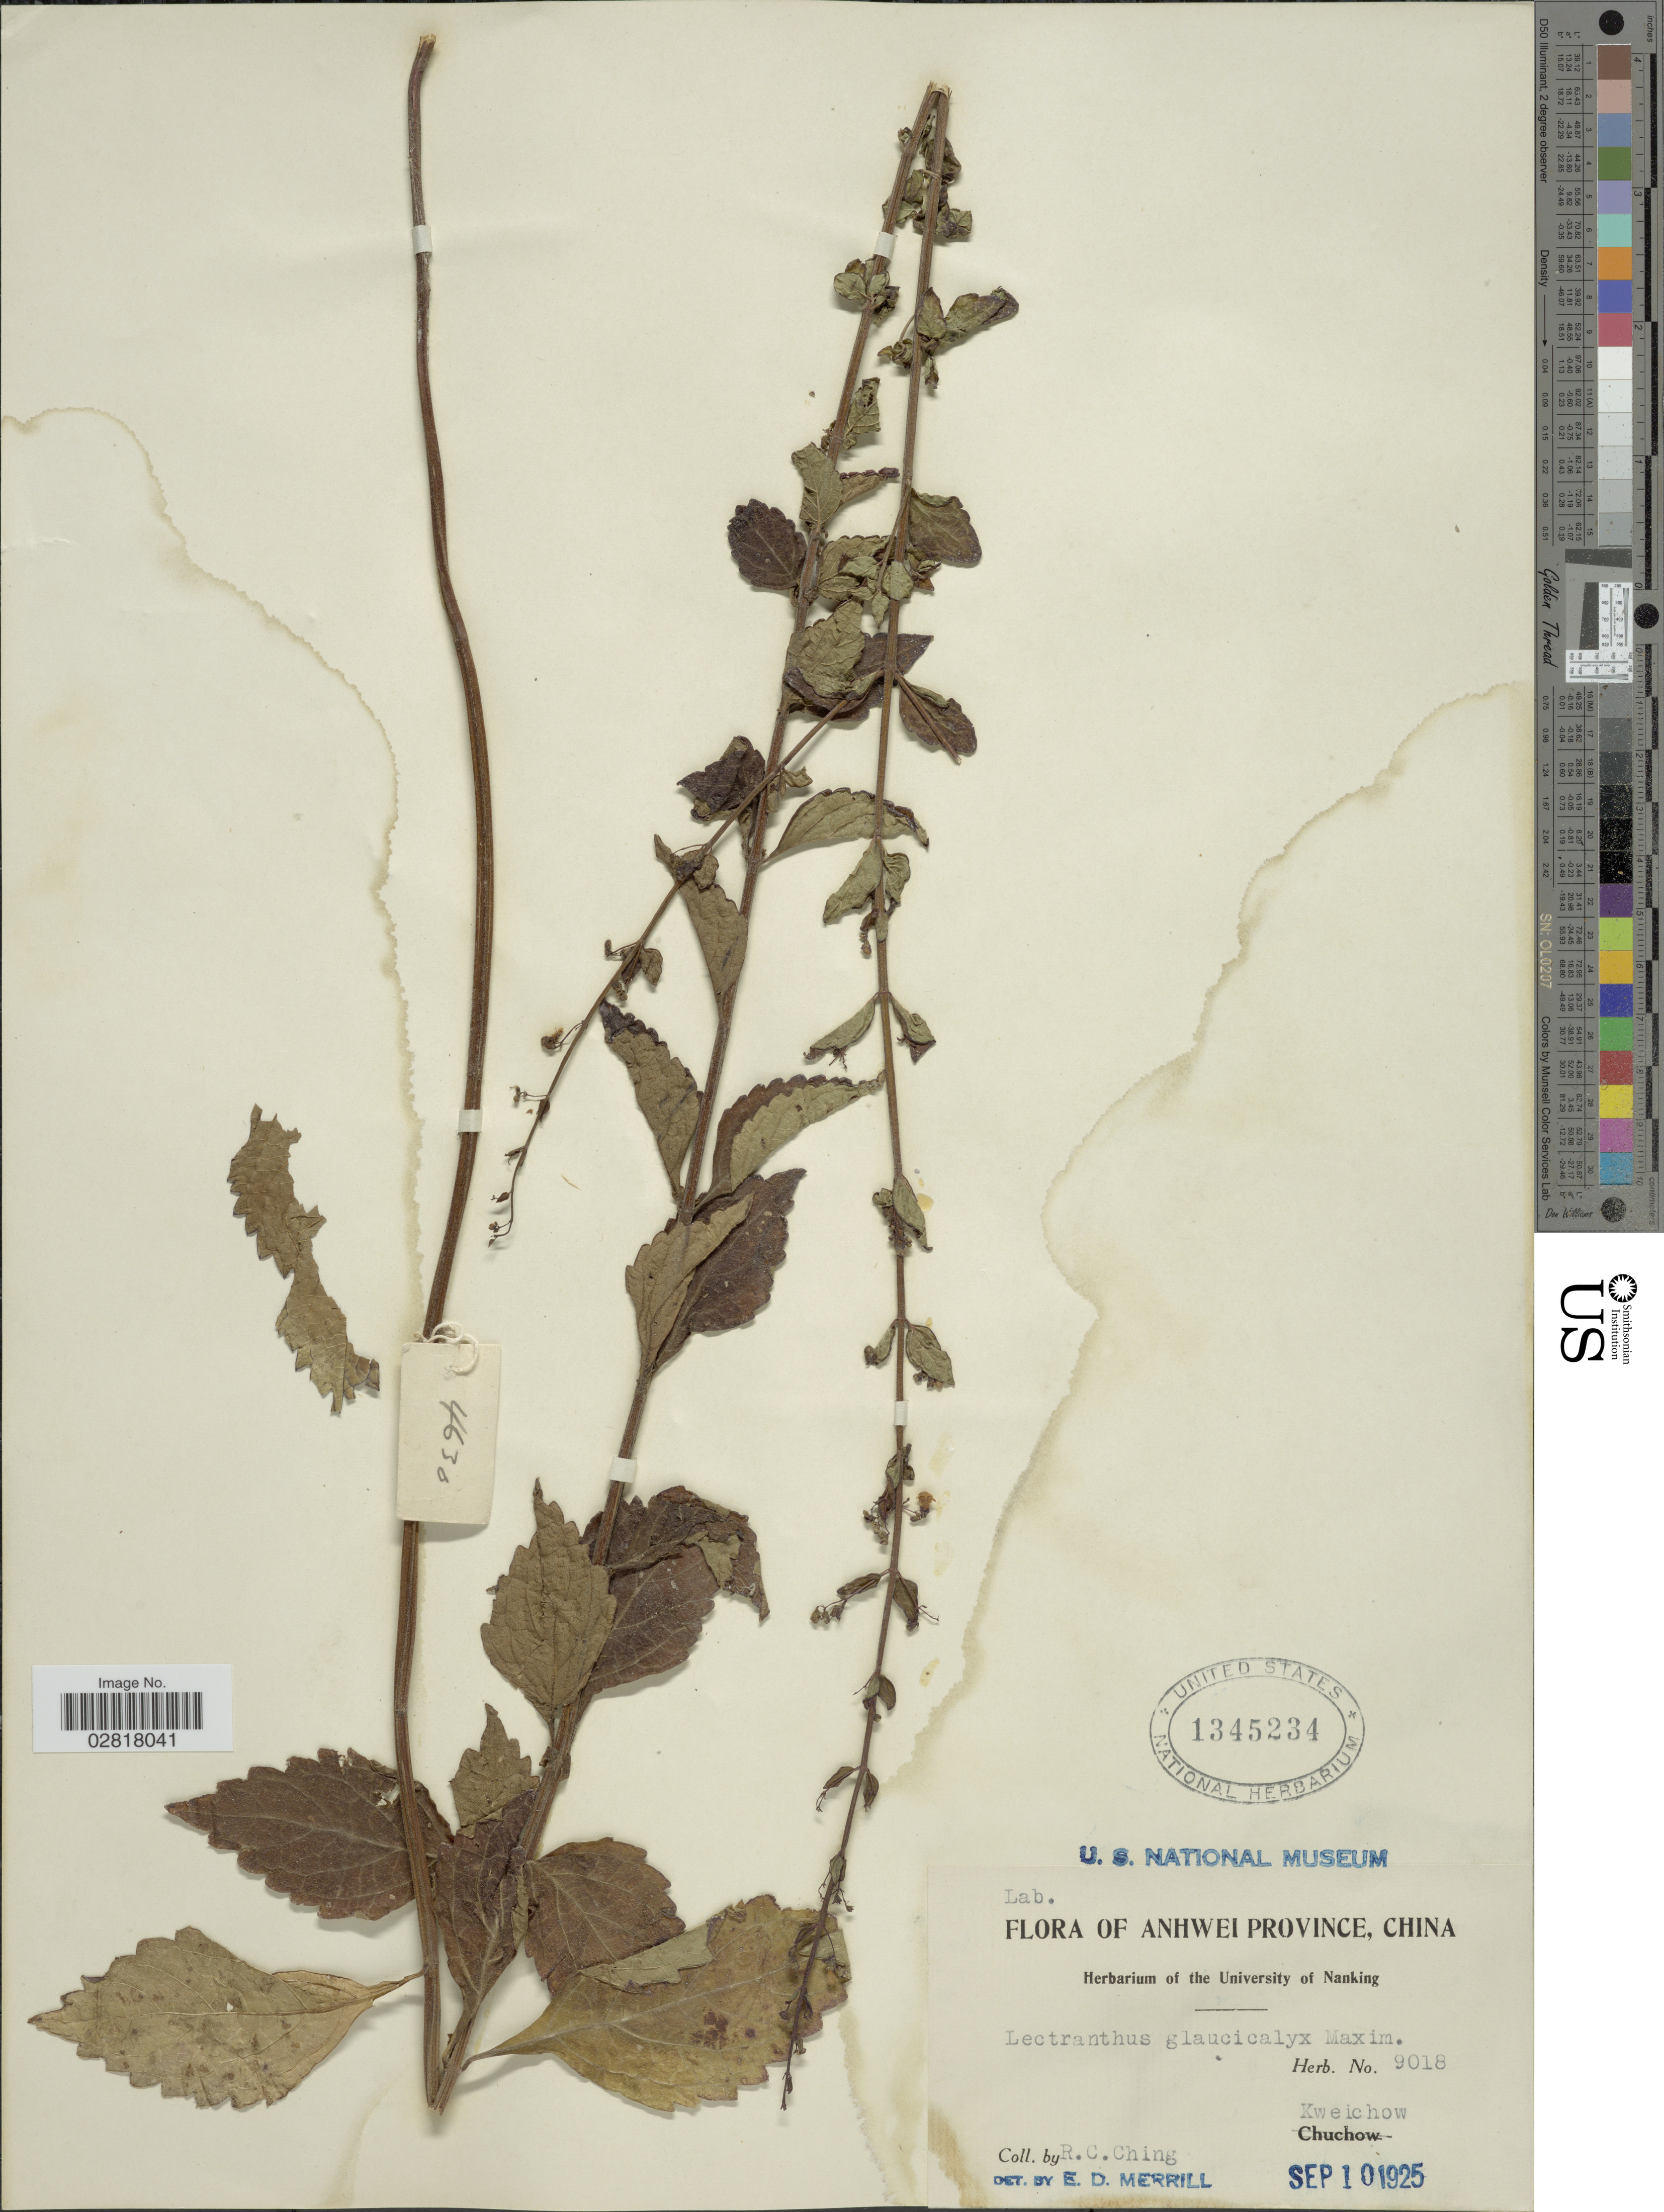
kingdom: Plantae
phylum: Tracheophyta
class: Magnoliopsida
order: Lamiales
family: Lamiaceae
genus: Plectranthus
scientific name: Plectranthus glaucocalyx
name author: Maxim.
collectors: R. C. Ching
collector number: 9018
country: China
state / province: Anhui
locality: Anhwei Province, Kweichow.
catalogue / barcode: US 1345234